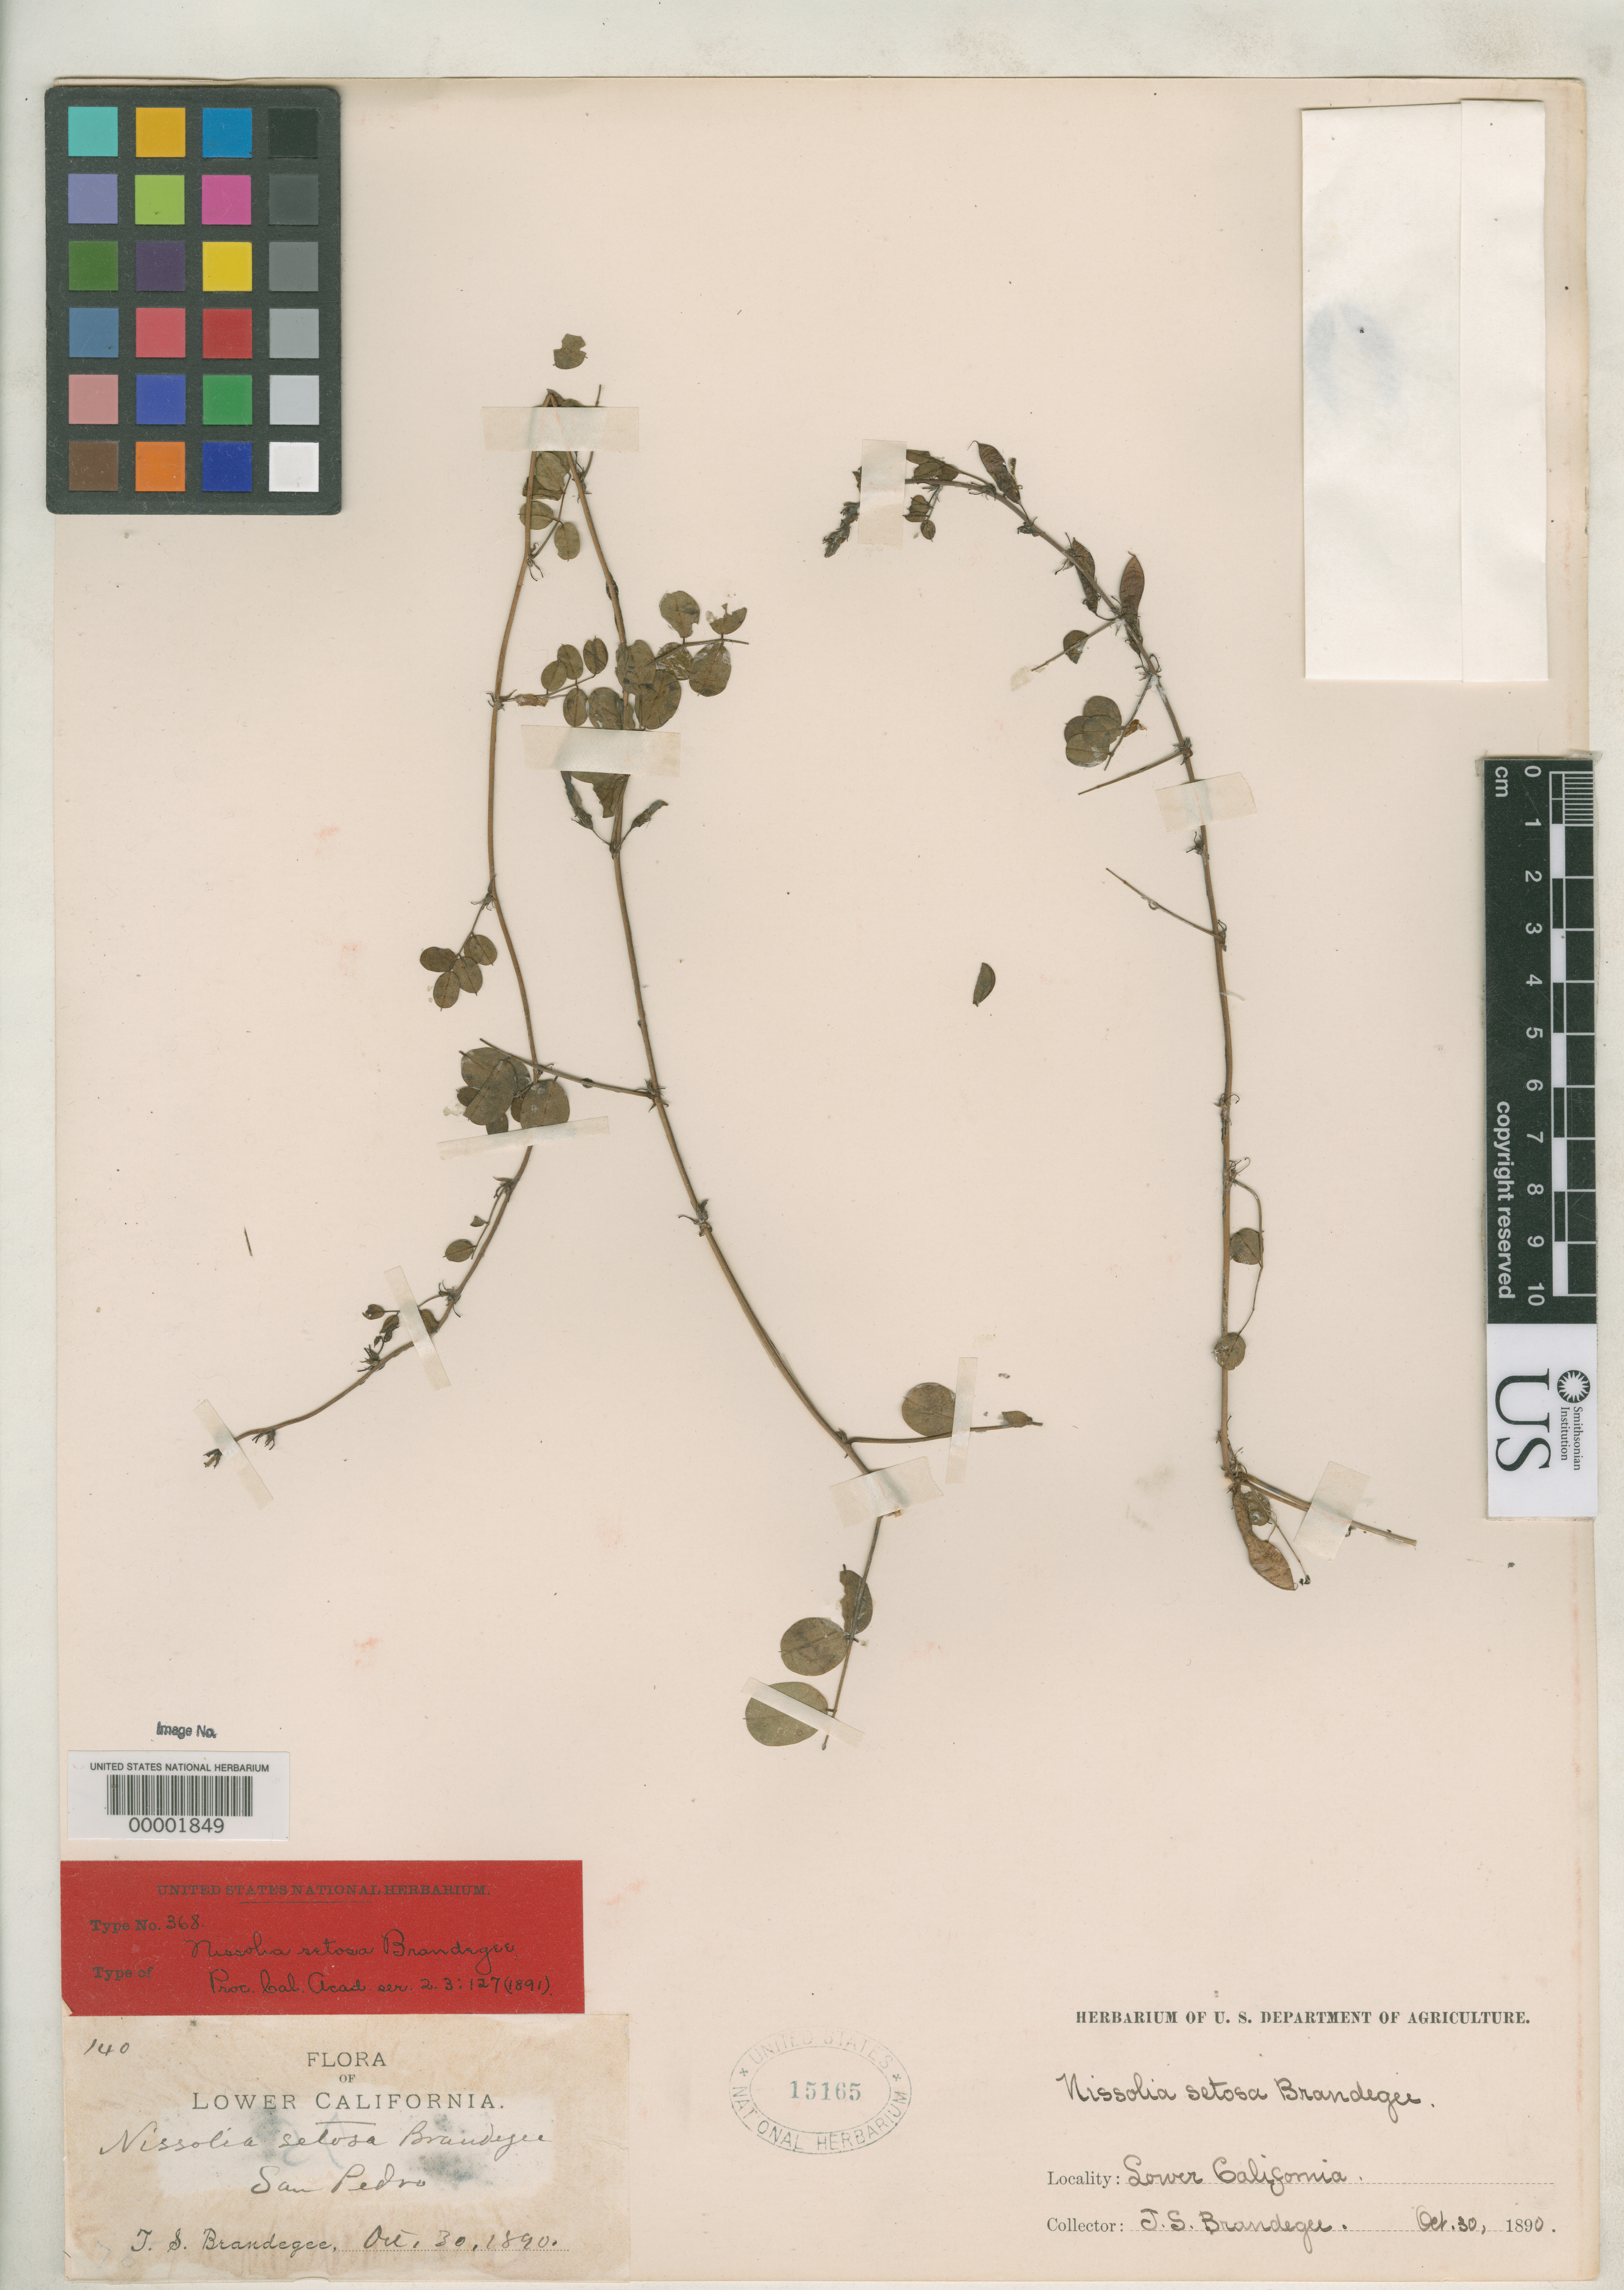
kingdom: Plantae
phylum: Tracheophyta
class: Magnoliopsida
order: Fabales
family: Fabaceae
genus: Nissolia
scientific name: Nissolia setosa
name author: Brandegee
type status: Isotype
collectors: T. S. Brandegee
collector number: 140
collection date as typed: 30 Oct 1890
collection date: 1890-10-30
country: Mexico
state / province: Baja California Sur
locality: Triumfo to San Pedro.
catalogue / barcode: US 15165